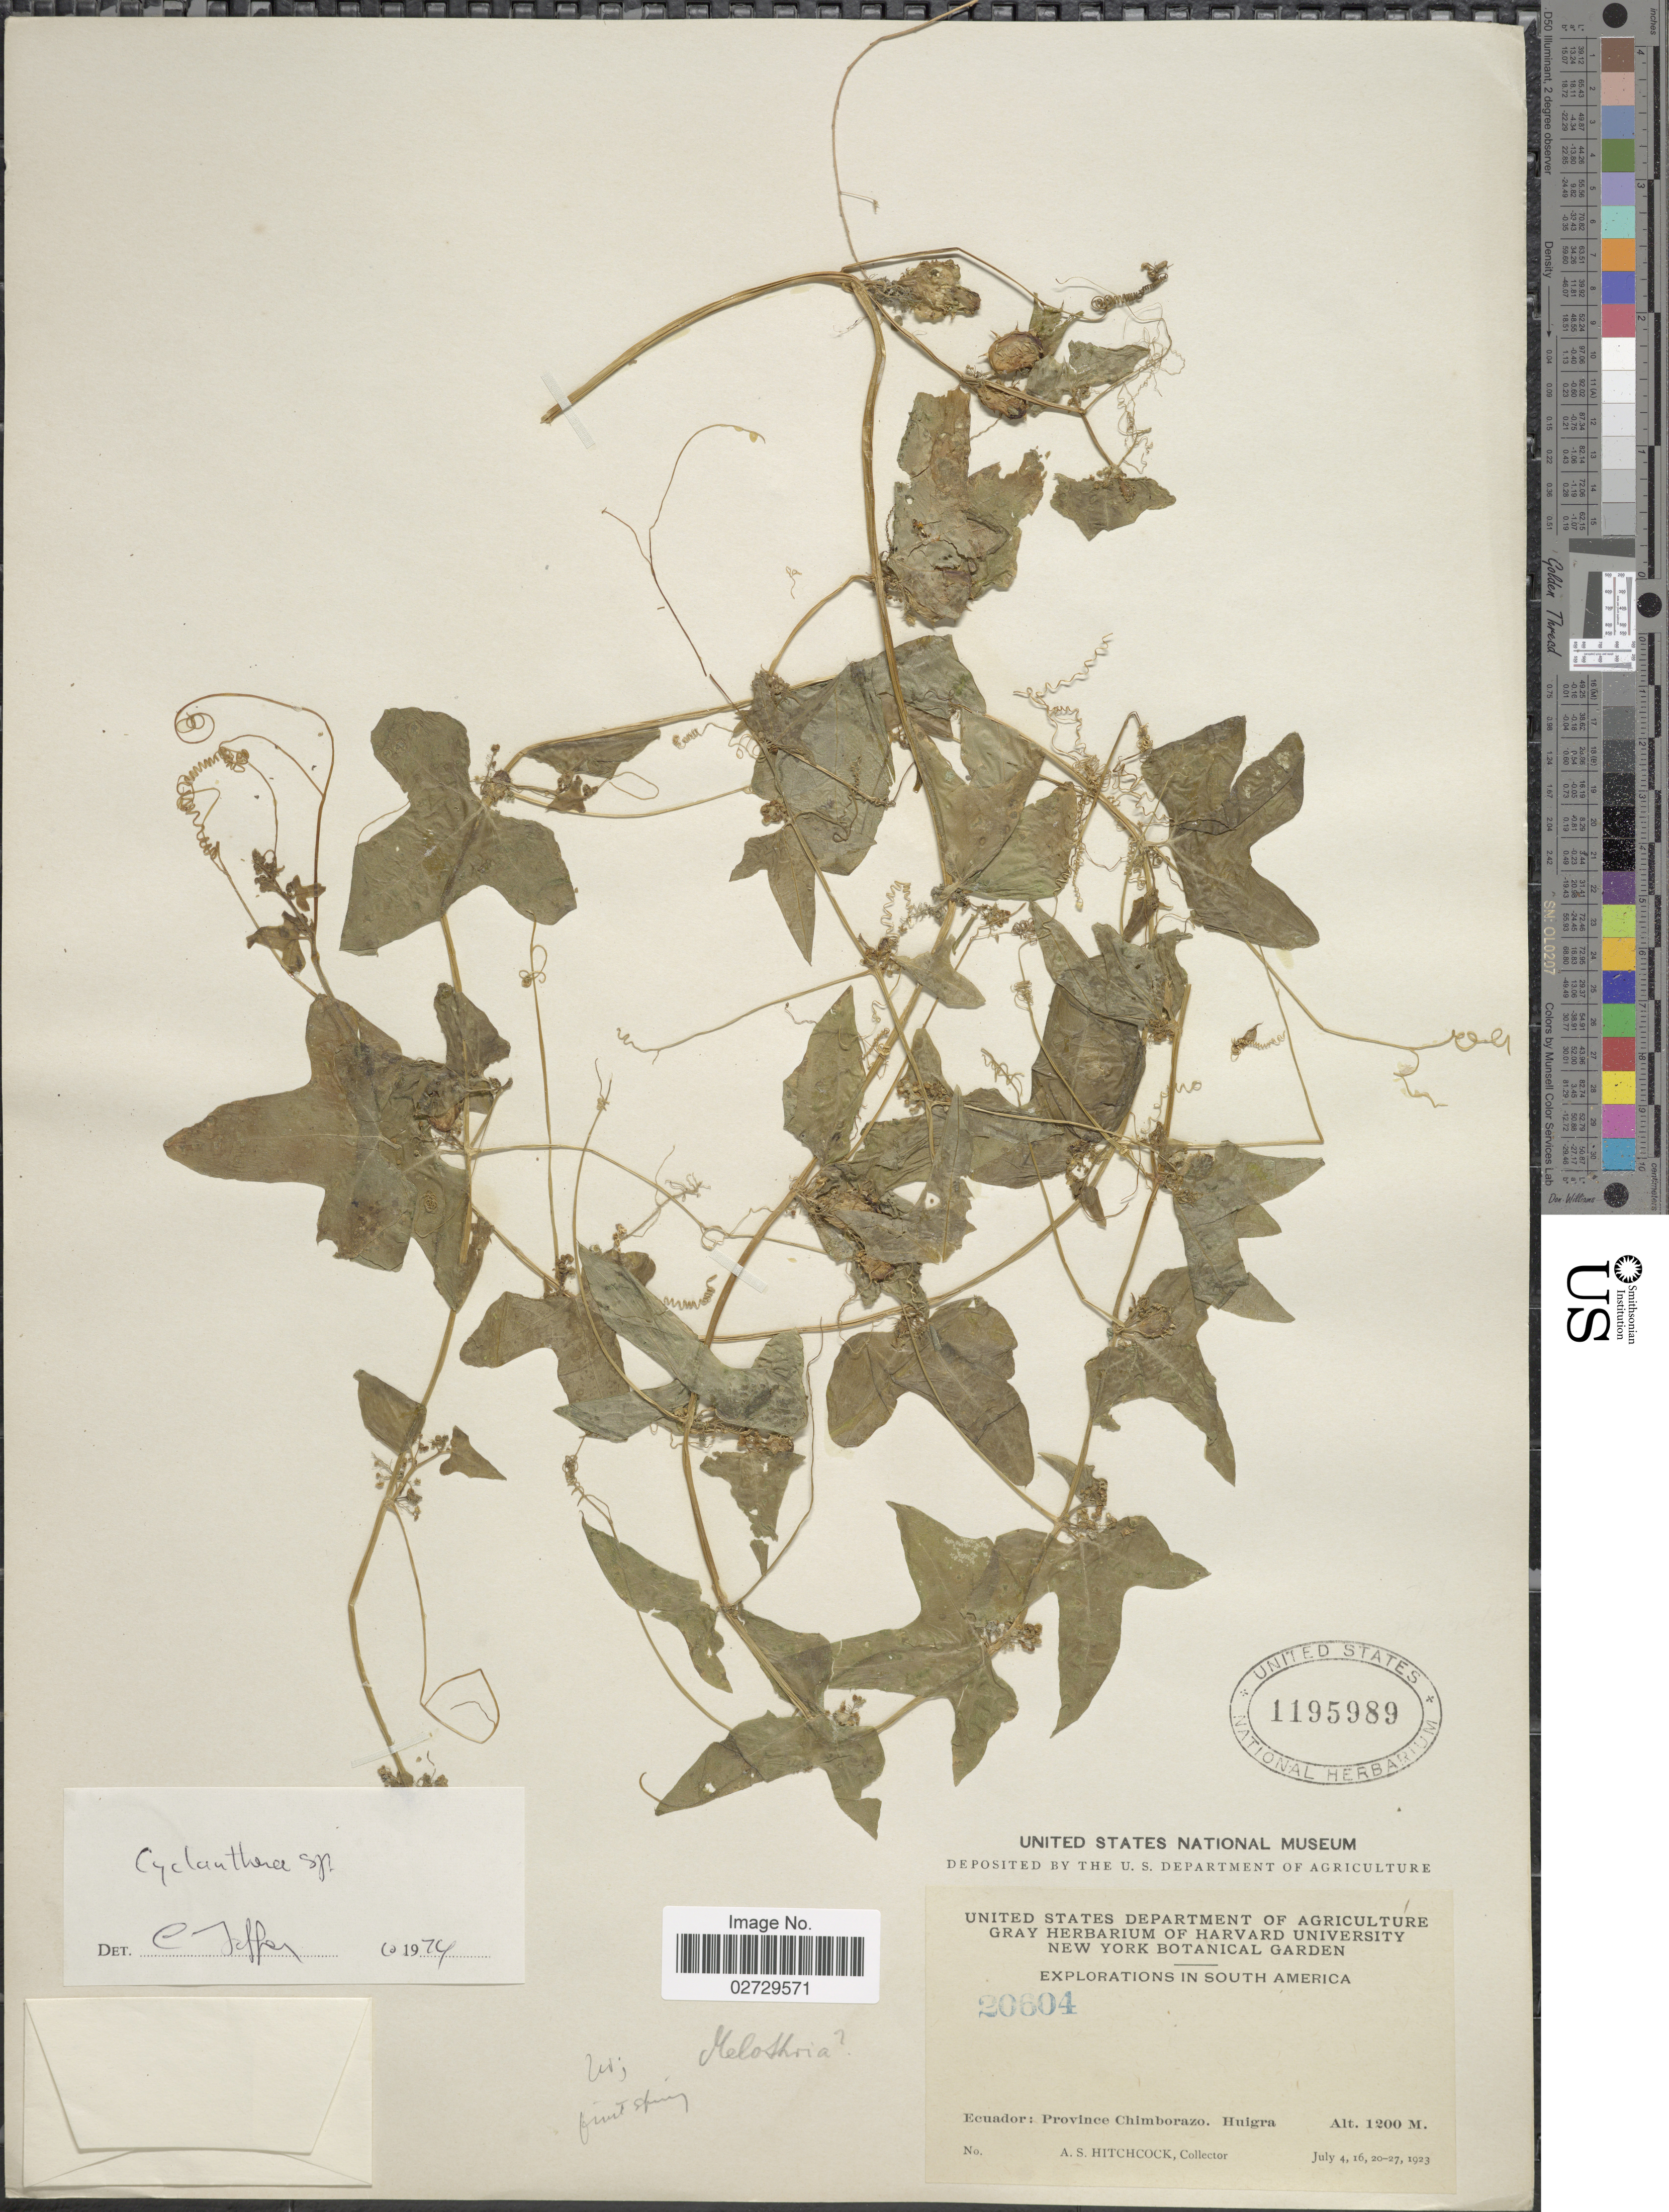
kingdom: Plantae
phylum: Tracheophyta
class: Magnoliopsida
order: Cucurbitales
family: Cucurbitaceae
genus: Cyclanthera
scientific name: Cyclanthera sp.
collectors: A. S. Hitchcock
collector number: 20604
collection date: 1923-07-04/1923-07-27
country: Ecuador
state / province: Chimborazo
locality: Province Chimborazo, Huigra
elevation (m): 1200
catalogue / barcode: US 1195989